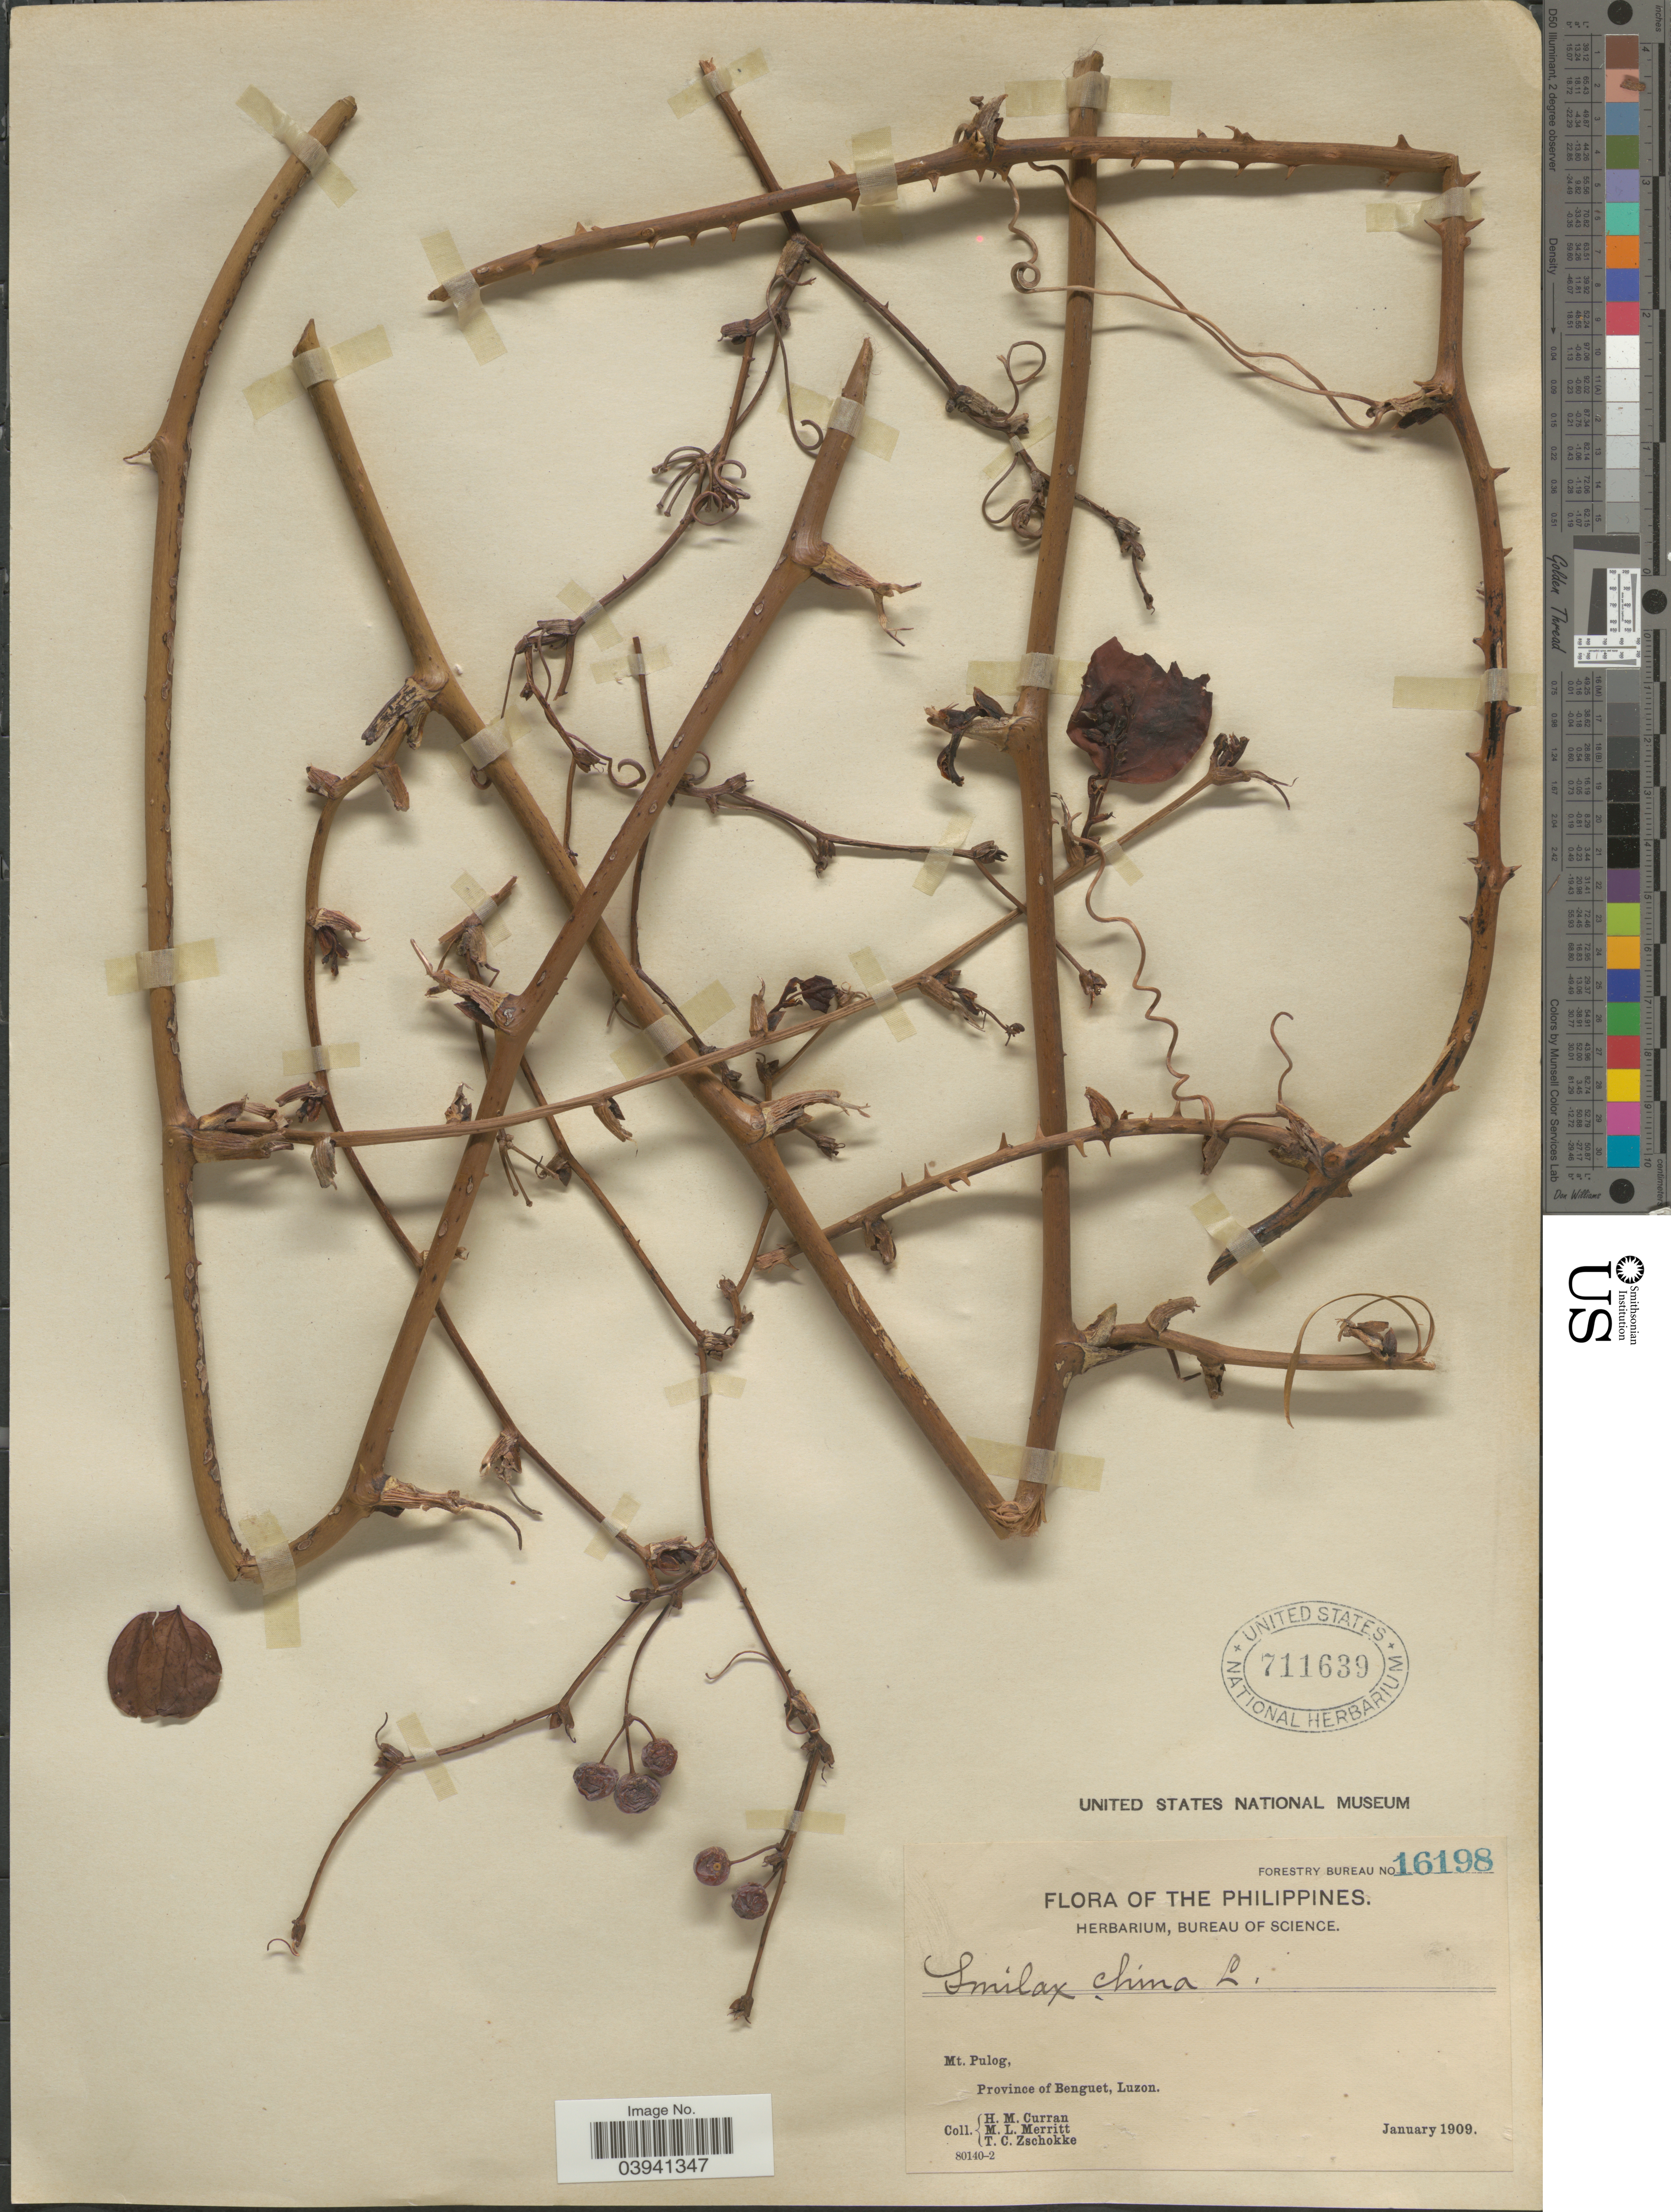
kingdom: Plantae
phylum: Tracheophyta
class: Liliopsida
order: Liliales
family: Smilacaceae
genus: Smilax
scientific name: Smilax china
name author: L.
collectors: H. M. Curran, M. L. Merritt & T. C. Zschokke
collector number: Forestry Bureau 16198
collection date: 1909-01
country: Philippines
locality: Mt. Pulog, Province of Benguet, Luzon.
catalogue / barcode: US 711639